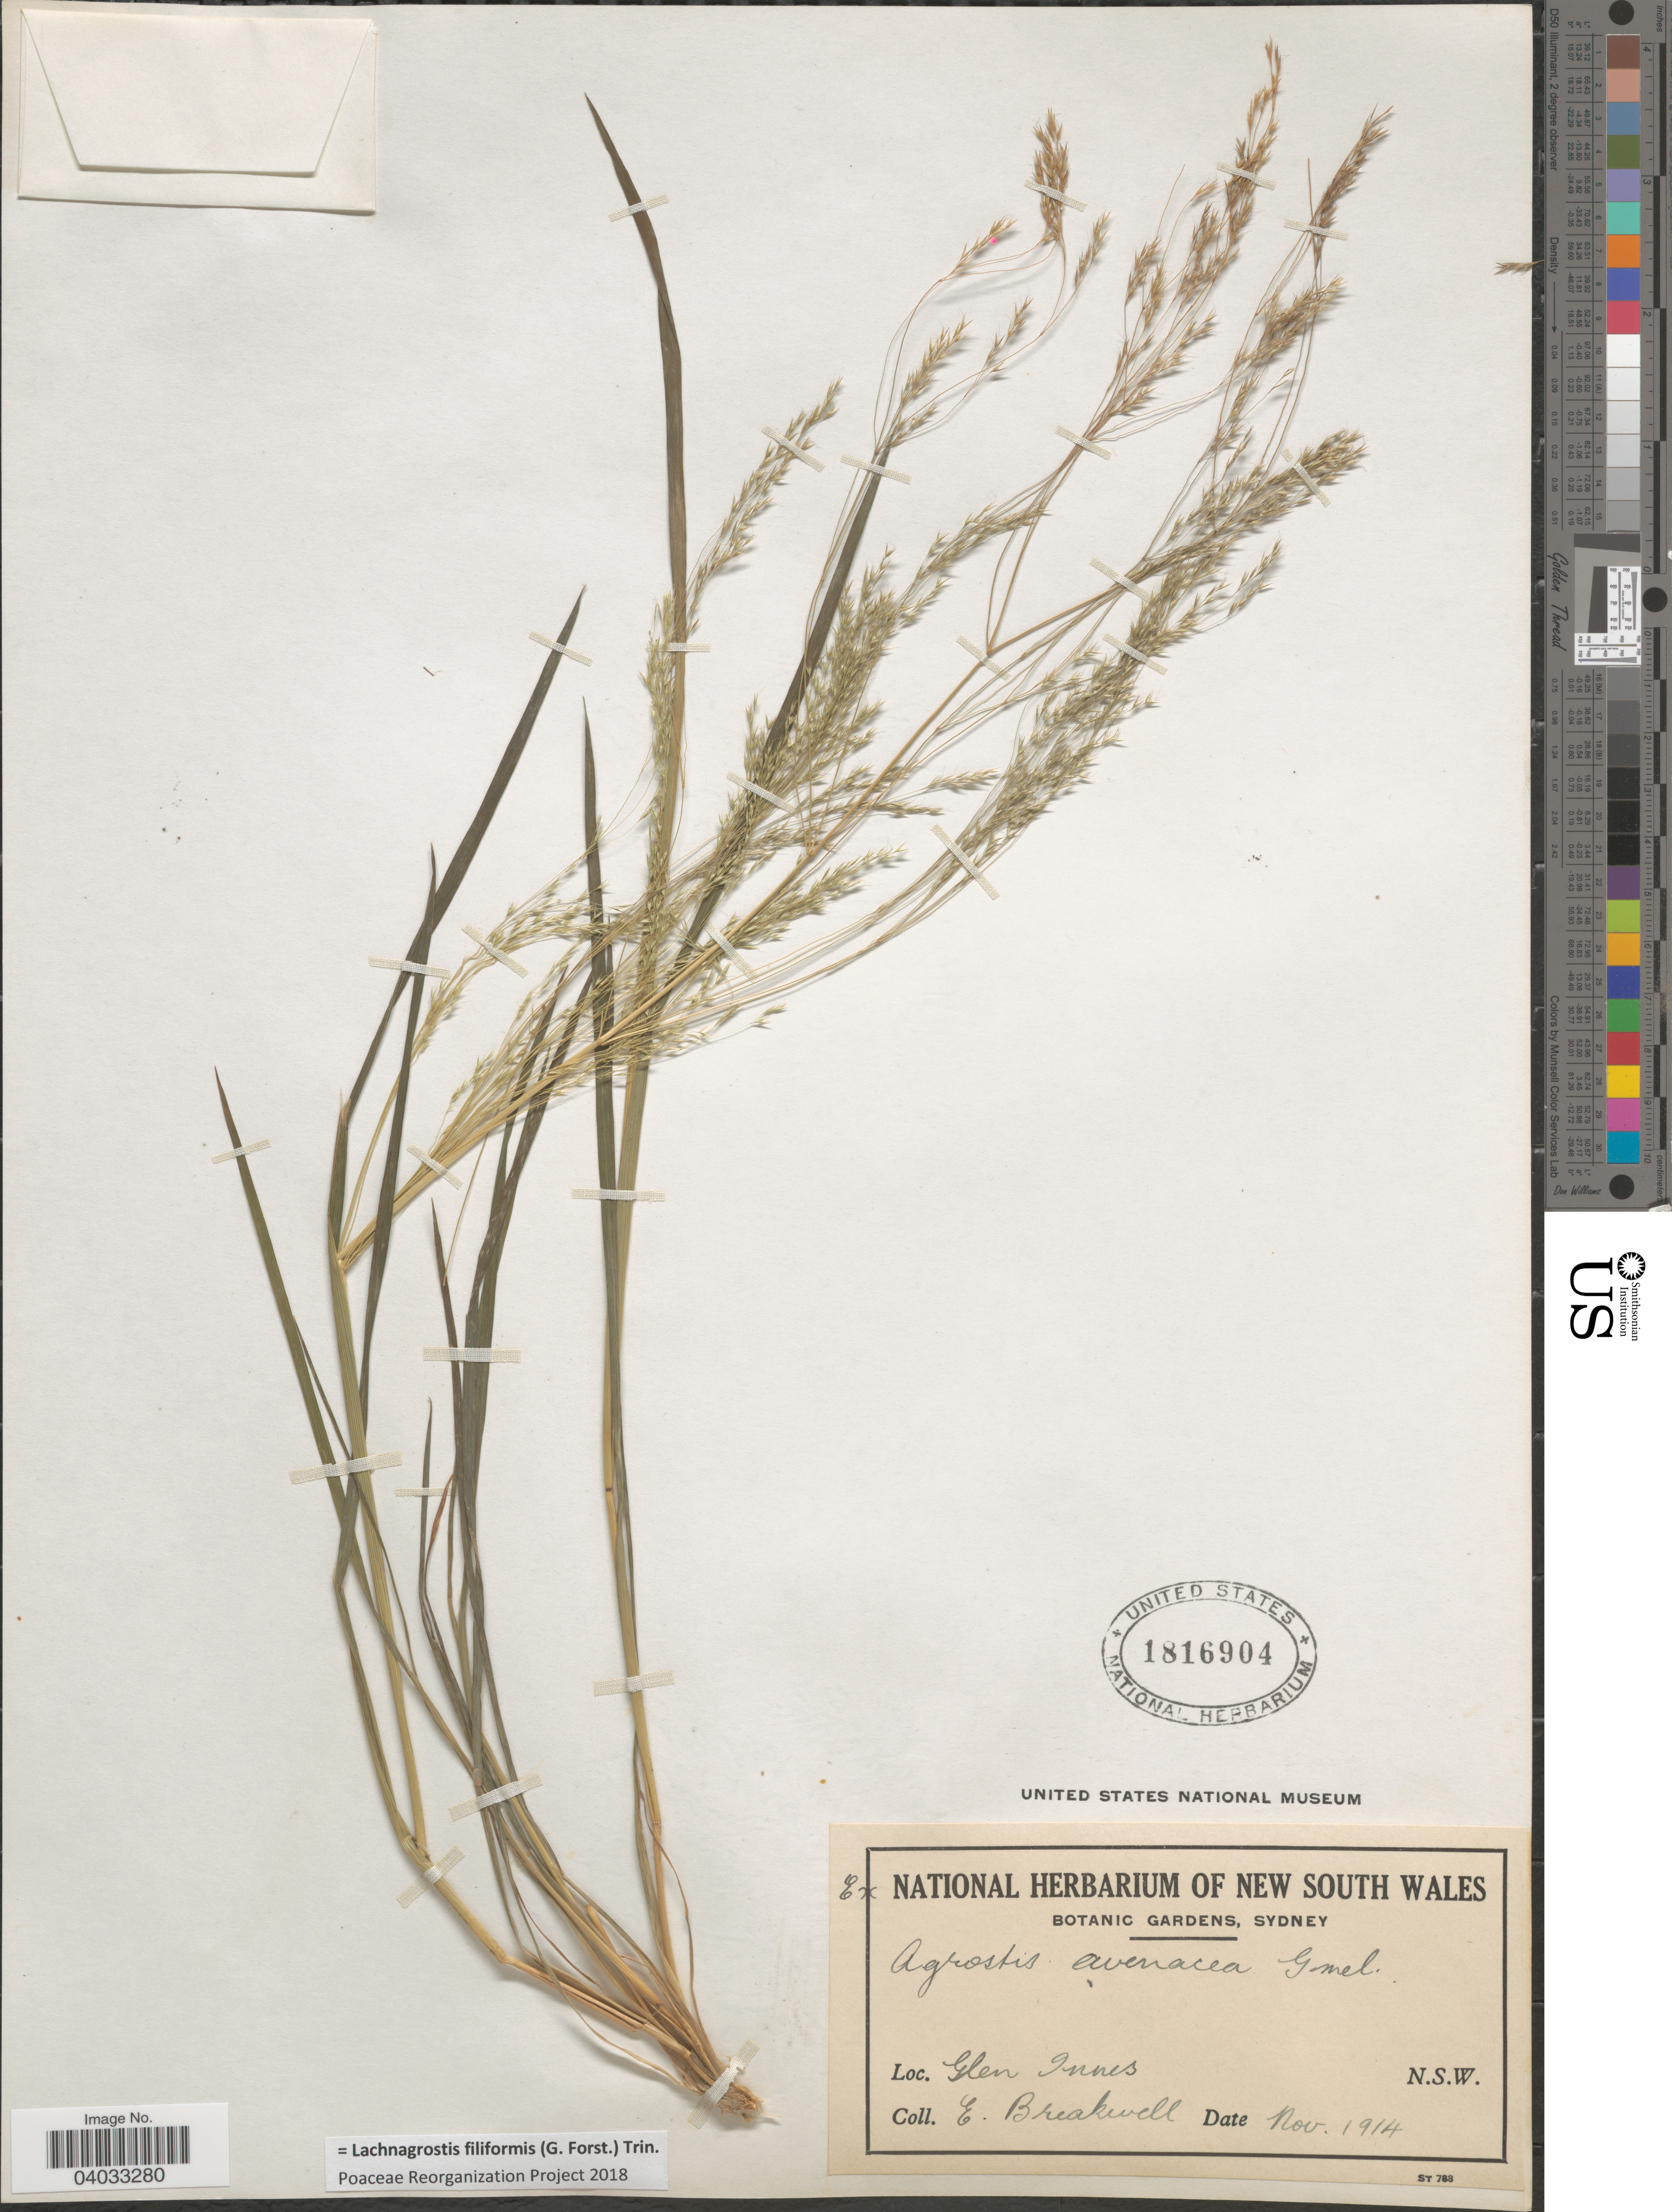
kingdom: Plantae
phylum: Tracheophyta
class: Liliopsida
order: Poales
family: Poaceae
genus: Lachnagrostis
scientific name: Lachnagrostis filiformis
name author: (J.R. Forst.) Trin.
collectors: E. Breakwell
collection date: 1914-11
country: Australia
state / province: New South Wales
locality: Glen Innes.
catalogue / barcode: US 1816904